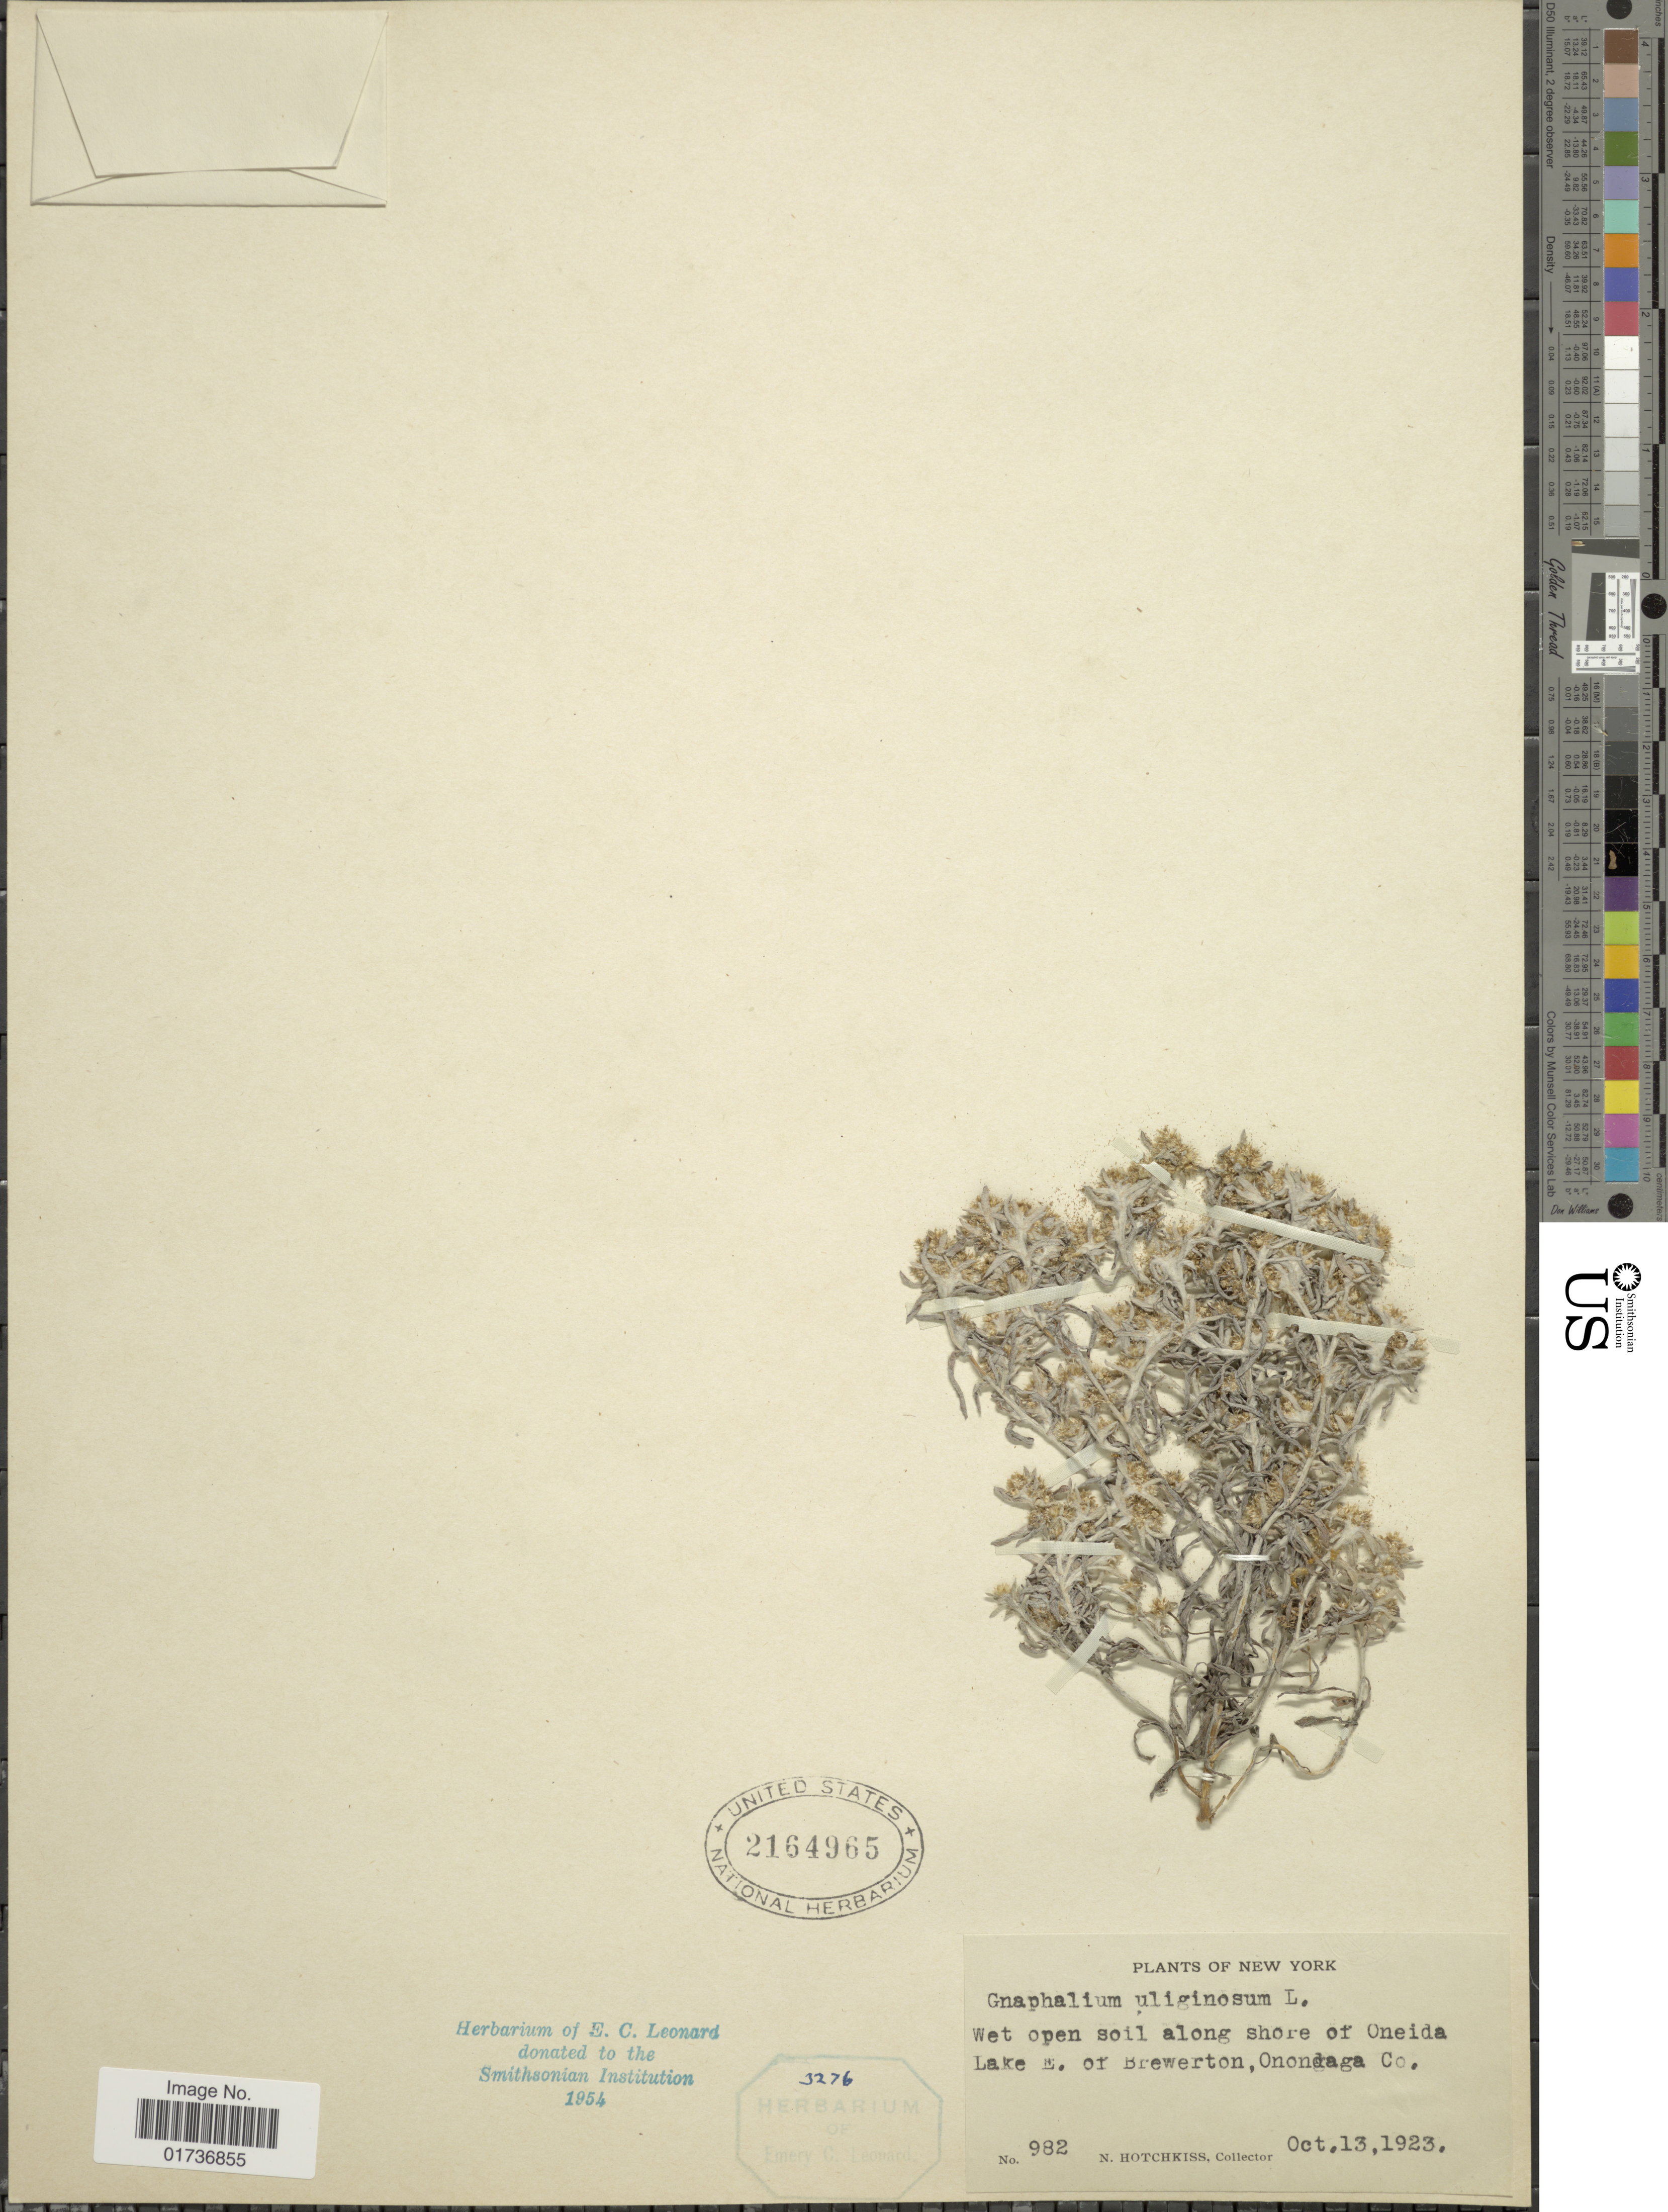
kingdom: Plantae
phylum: Tracheophyta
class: Magnoliopsida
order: Asterales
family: Asteraceae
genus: Gnaphalium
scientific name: Gnaphalium uliginosum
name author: L.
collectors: N. Hotchkiss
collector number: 982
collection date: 1923-10-13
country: United States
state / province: New York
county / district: Oneida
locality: Wet open soil along shore of Oneida Lake E. of Brewerton, Onondaga Co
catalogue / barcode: US 2164965